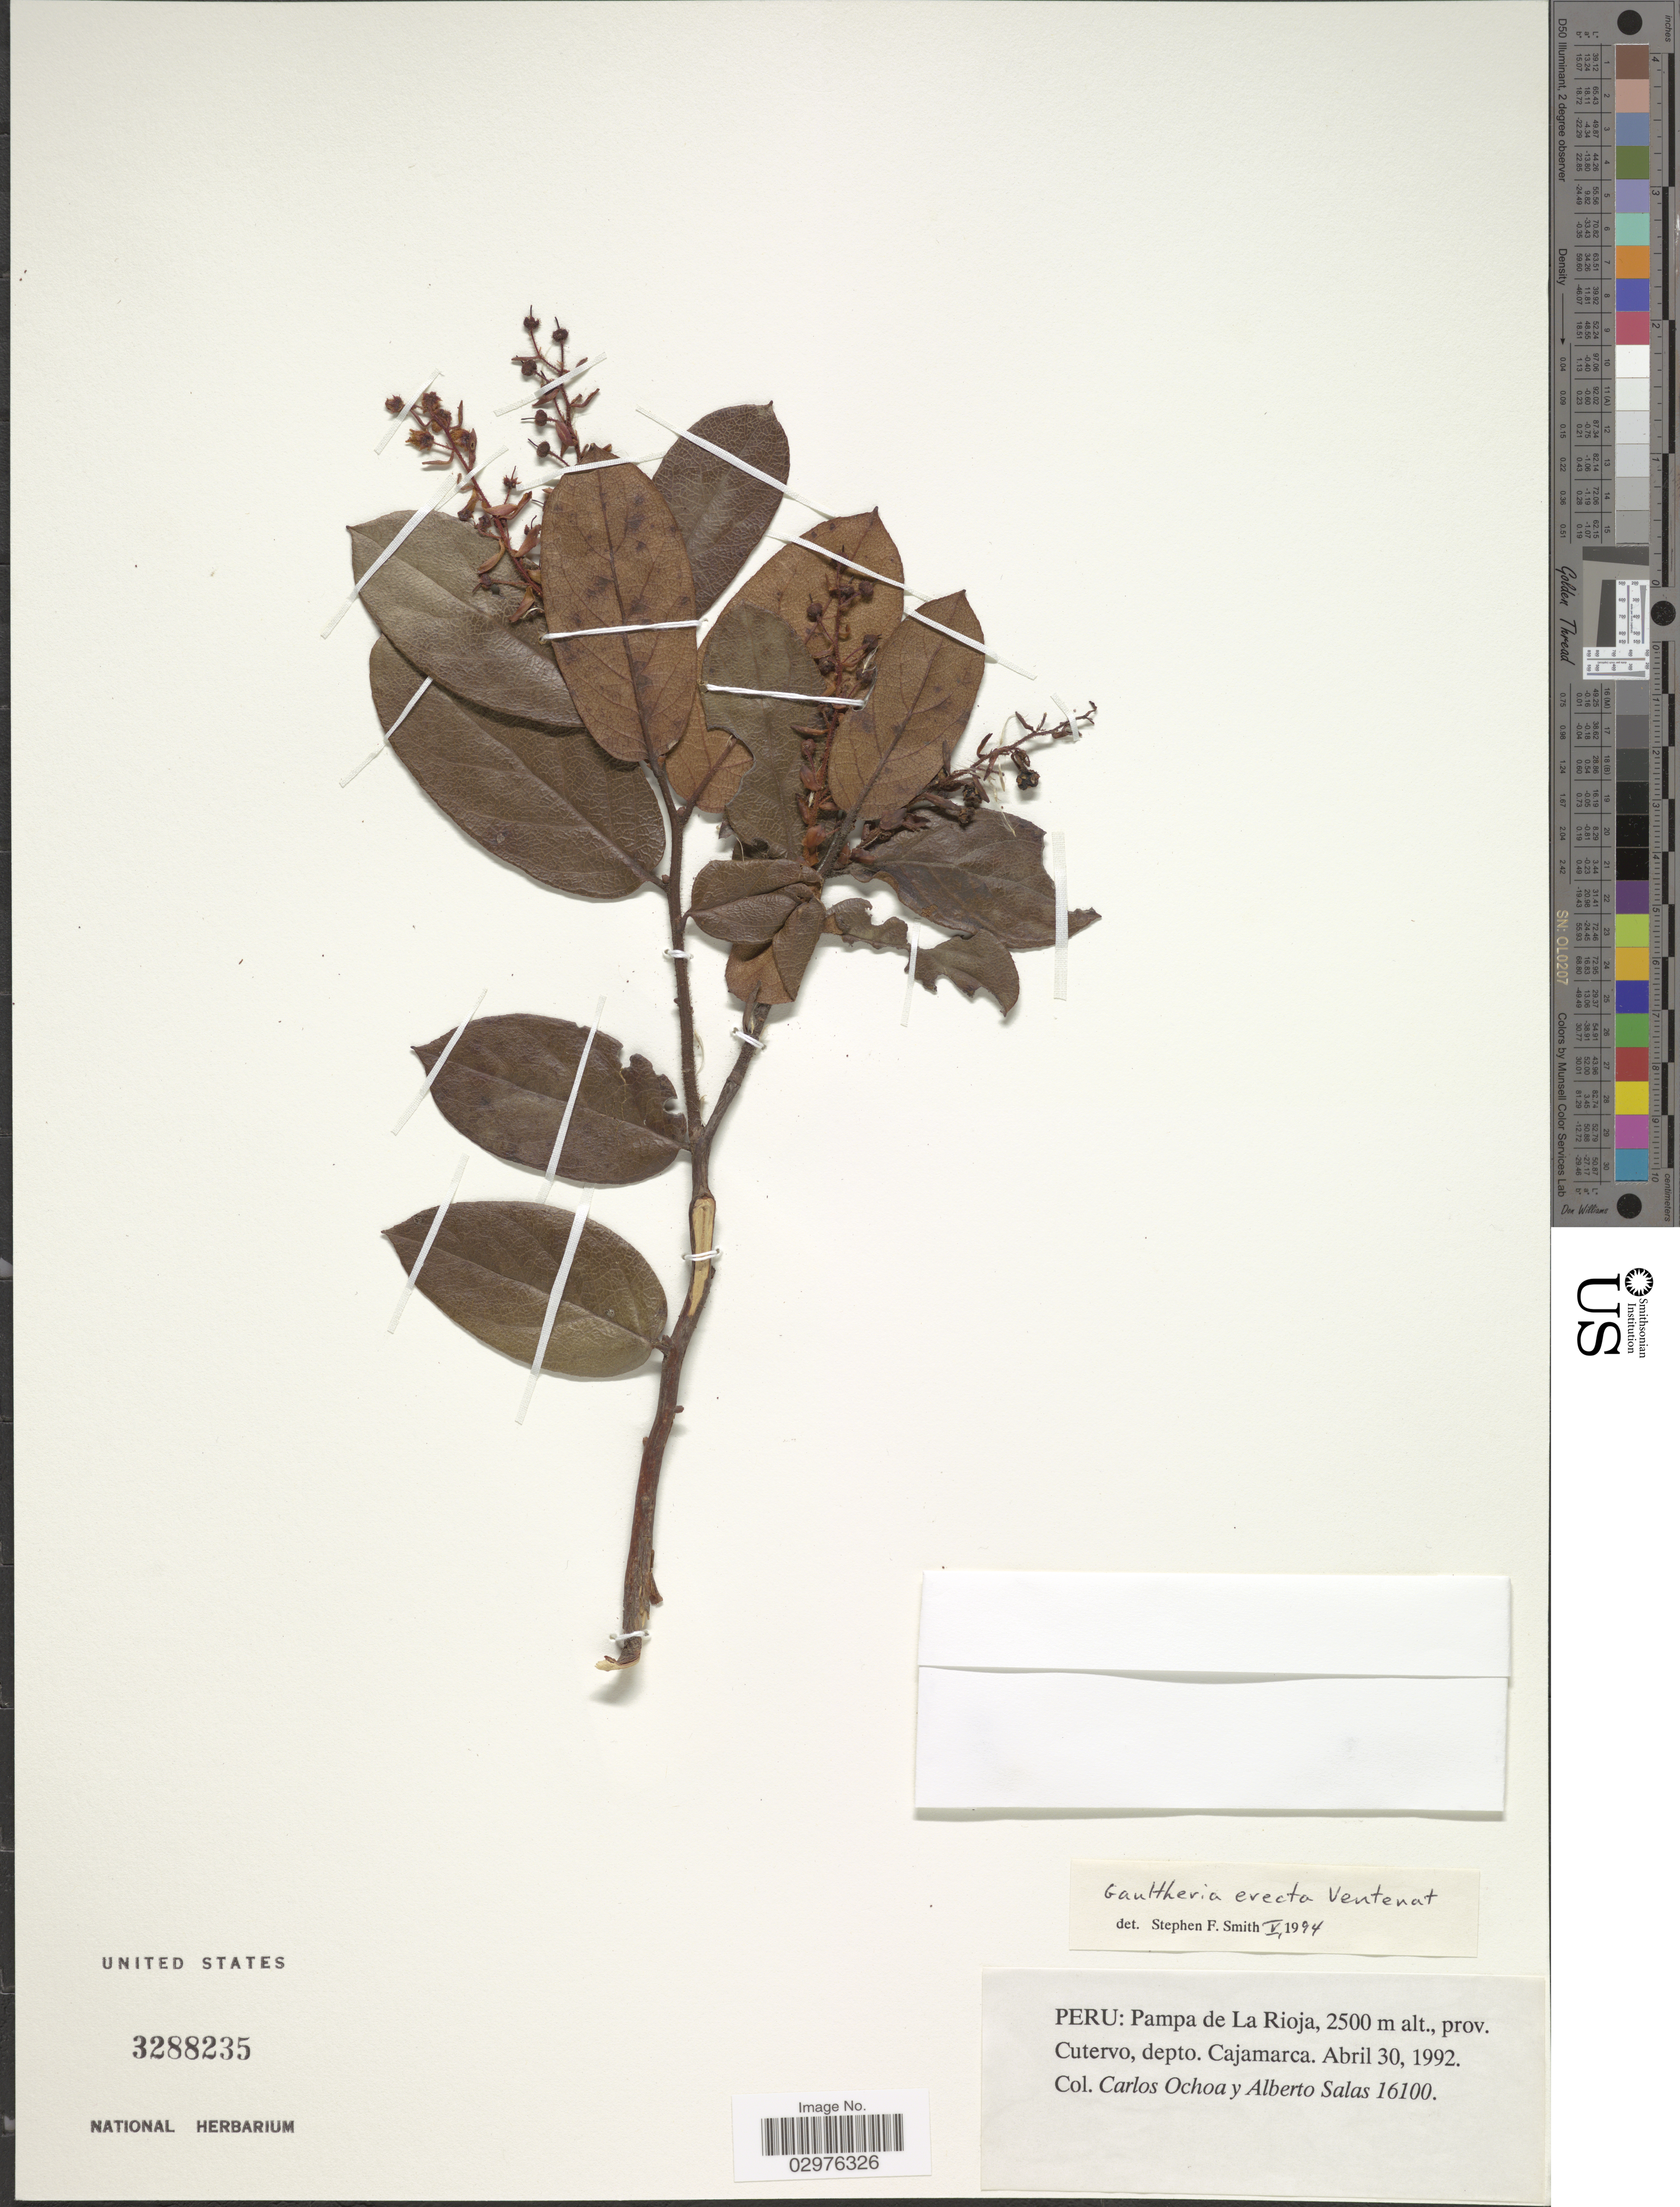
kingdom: Plantae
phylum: Tracheophyta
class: Magnoliopsida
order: Ericales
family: Ericaceae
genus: Gaultheria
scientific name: Gaultheria erecta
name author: Vent.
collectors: C. Ochoa & A. Salas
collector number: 16100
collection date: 1992-04-30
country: Peru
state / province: Cajamarca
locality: Pampa de La Rioja, prov. Cutervo, depto. Cajamarca.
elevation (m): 2500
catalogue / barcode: US 3288235